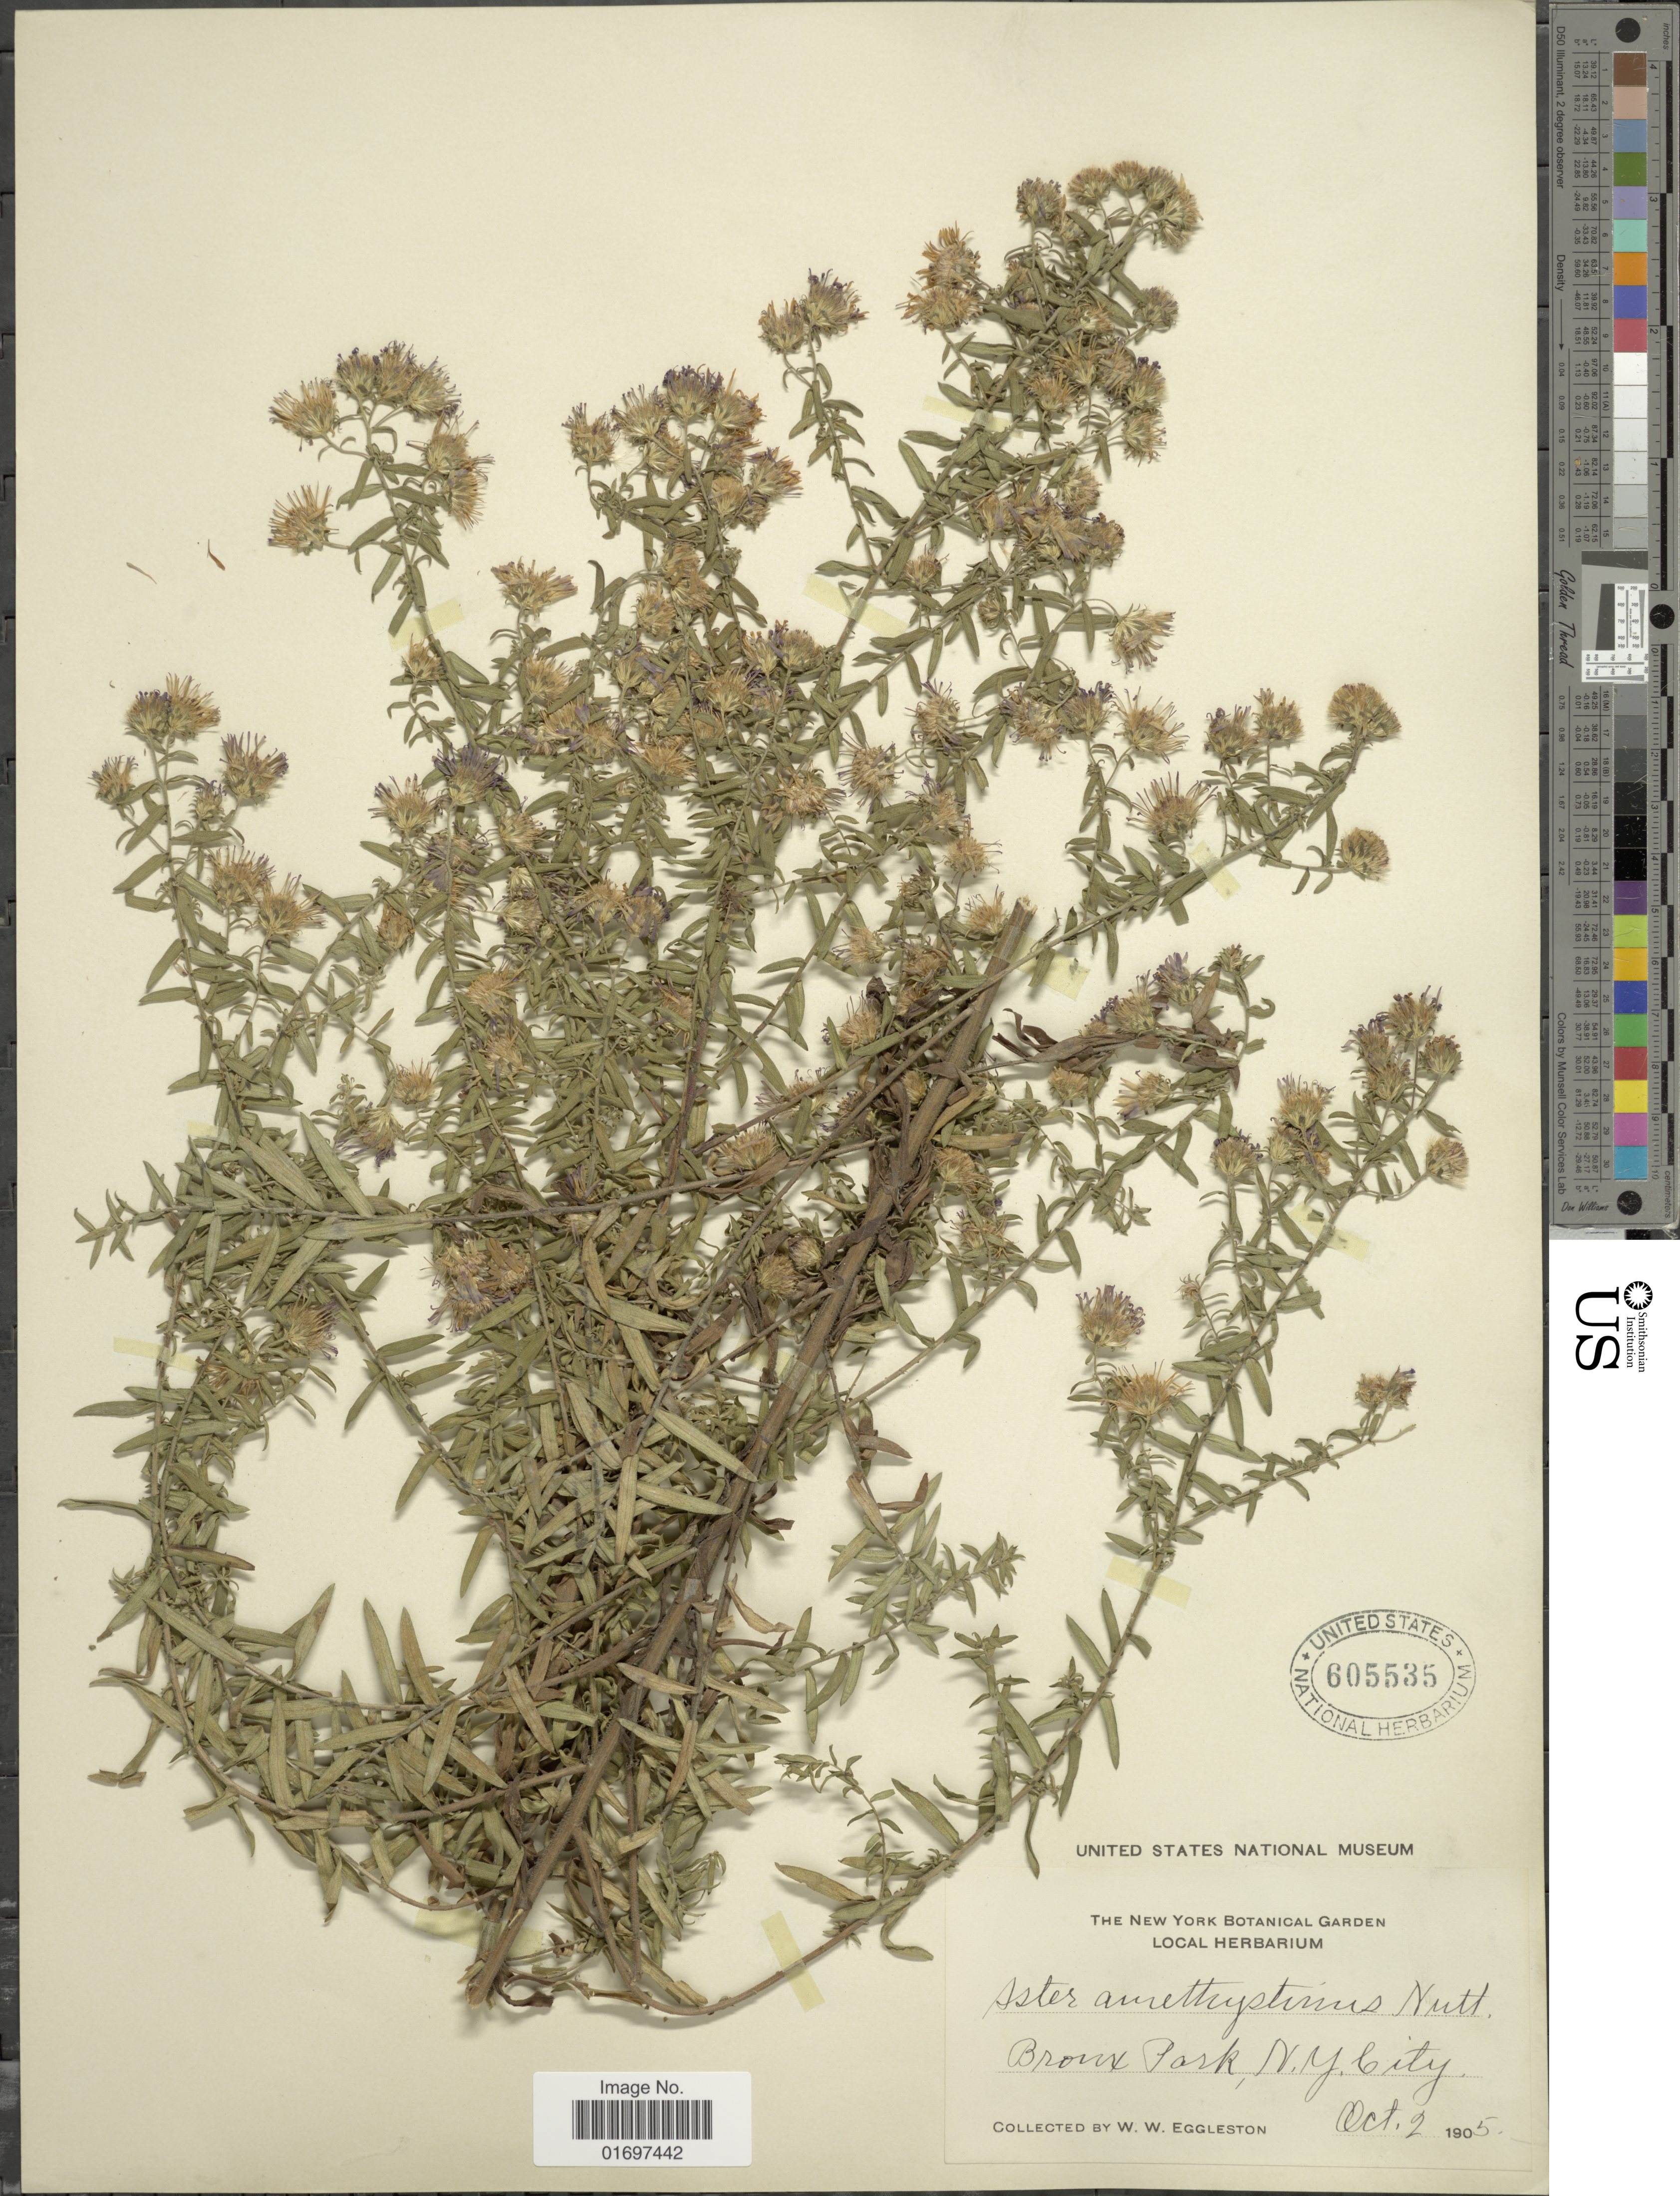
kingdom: Plantae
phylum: Tracheophyta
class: Magnoliopsida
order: Asterales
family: Asteraceae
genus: Symphyotrichum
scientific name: Symphyotrichum x amethystinum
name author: (Nutt.) G.L. Nesom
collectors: W. W. Eggleston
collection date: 1905-10-02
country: United States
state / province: New York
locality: Bronx Park, N.Y. City.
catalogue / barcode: US 605535